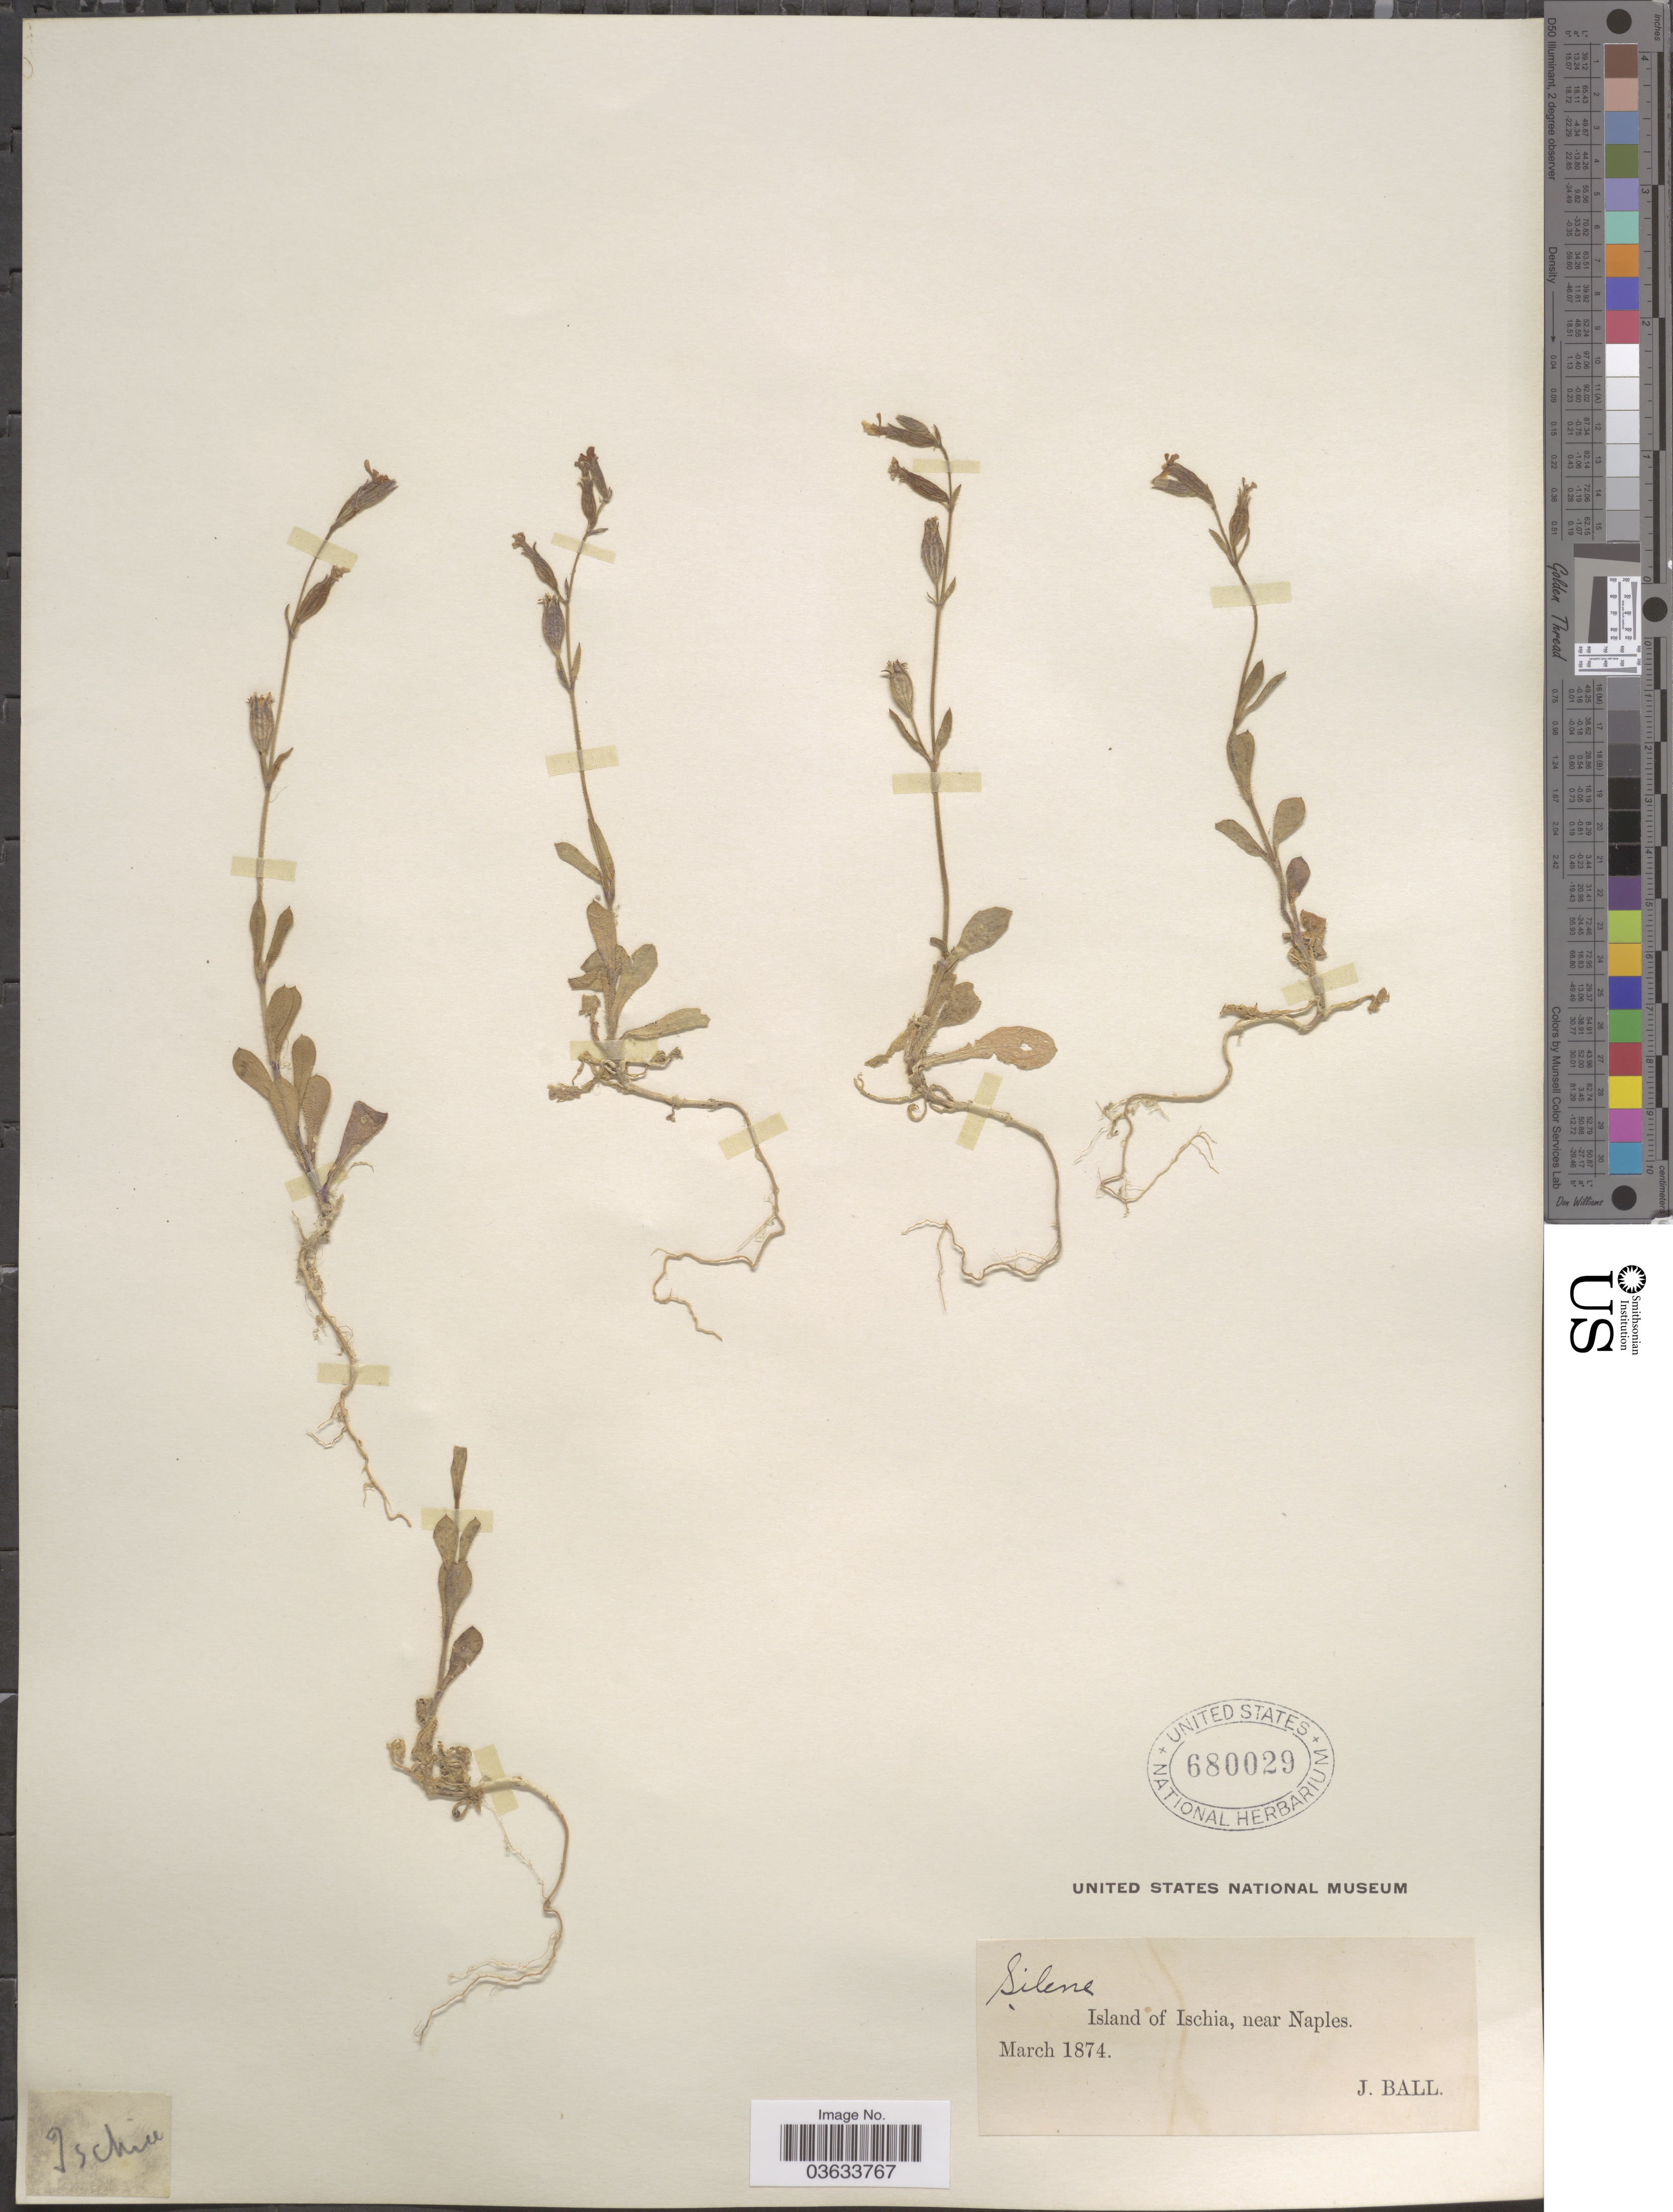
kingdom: Plantae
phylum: Tracheophyta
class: Magnoliopsida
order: Caryophyllales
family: Caryophyllaceae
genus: Silene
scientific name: Silene sp.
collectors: J. Ball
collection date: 1874-03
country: Italy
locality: Island of Ischia, near Naples.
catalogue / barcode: US 680029